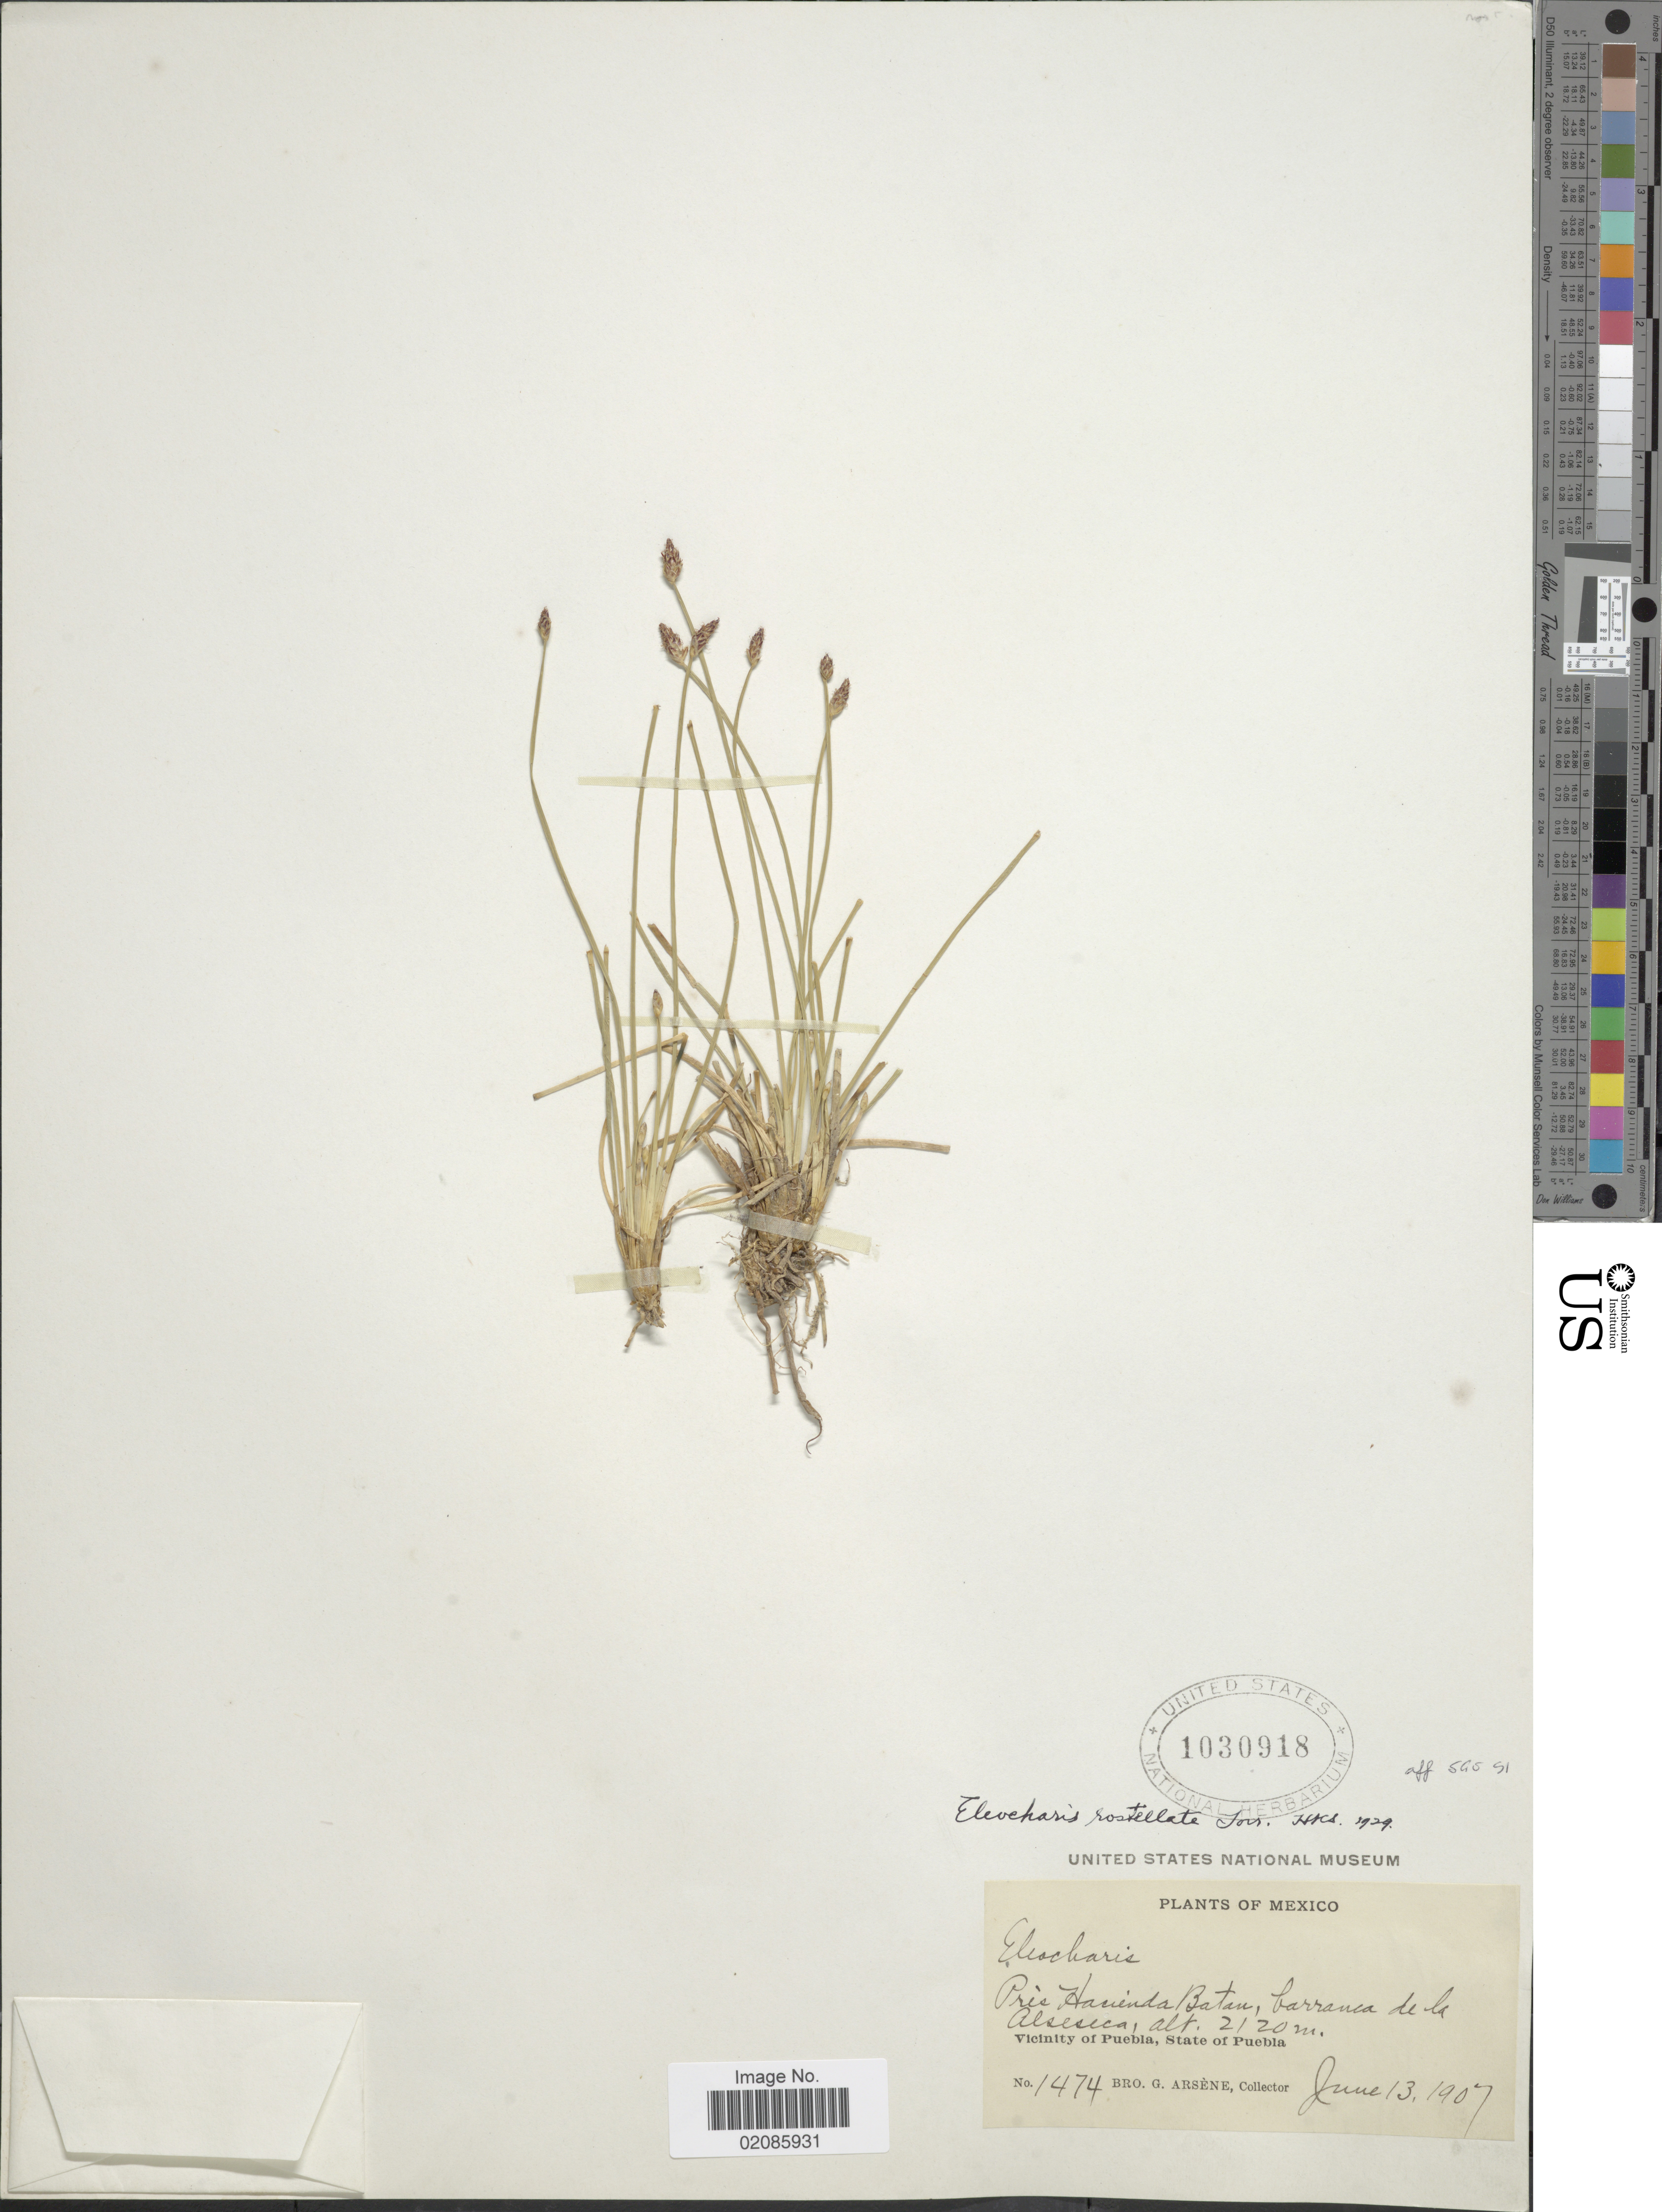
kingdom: Plantae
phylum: Tracheophyta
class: Liliopsida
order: Poales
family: Cyperaceae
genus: Eleocharis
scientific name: Eleocharis rostellata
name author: (Torr.) Torr.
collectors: Bro. G. Arsène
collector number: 1474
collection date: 1907-06-13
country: Mexico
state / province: Puebla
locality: Près Hacienda Batan, barranca de la Alseseca. Vicinity of Puebla, State of Puebla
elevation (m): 2120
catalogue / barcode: US 1030918